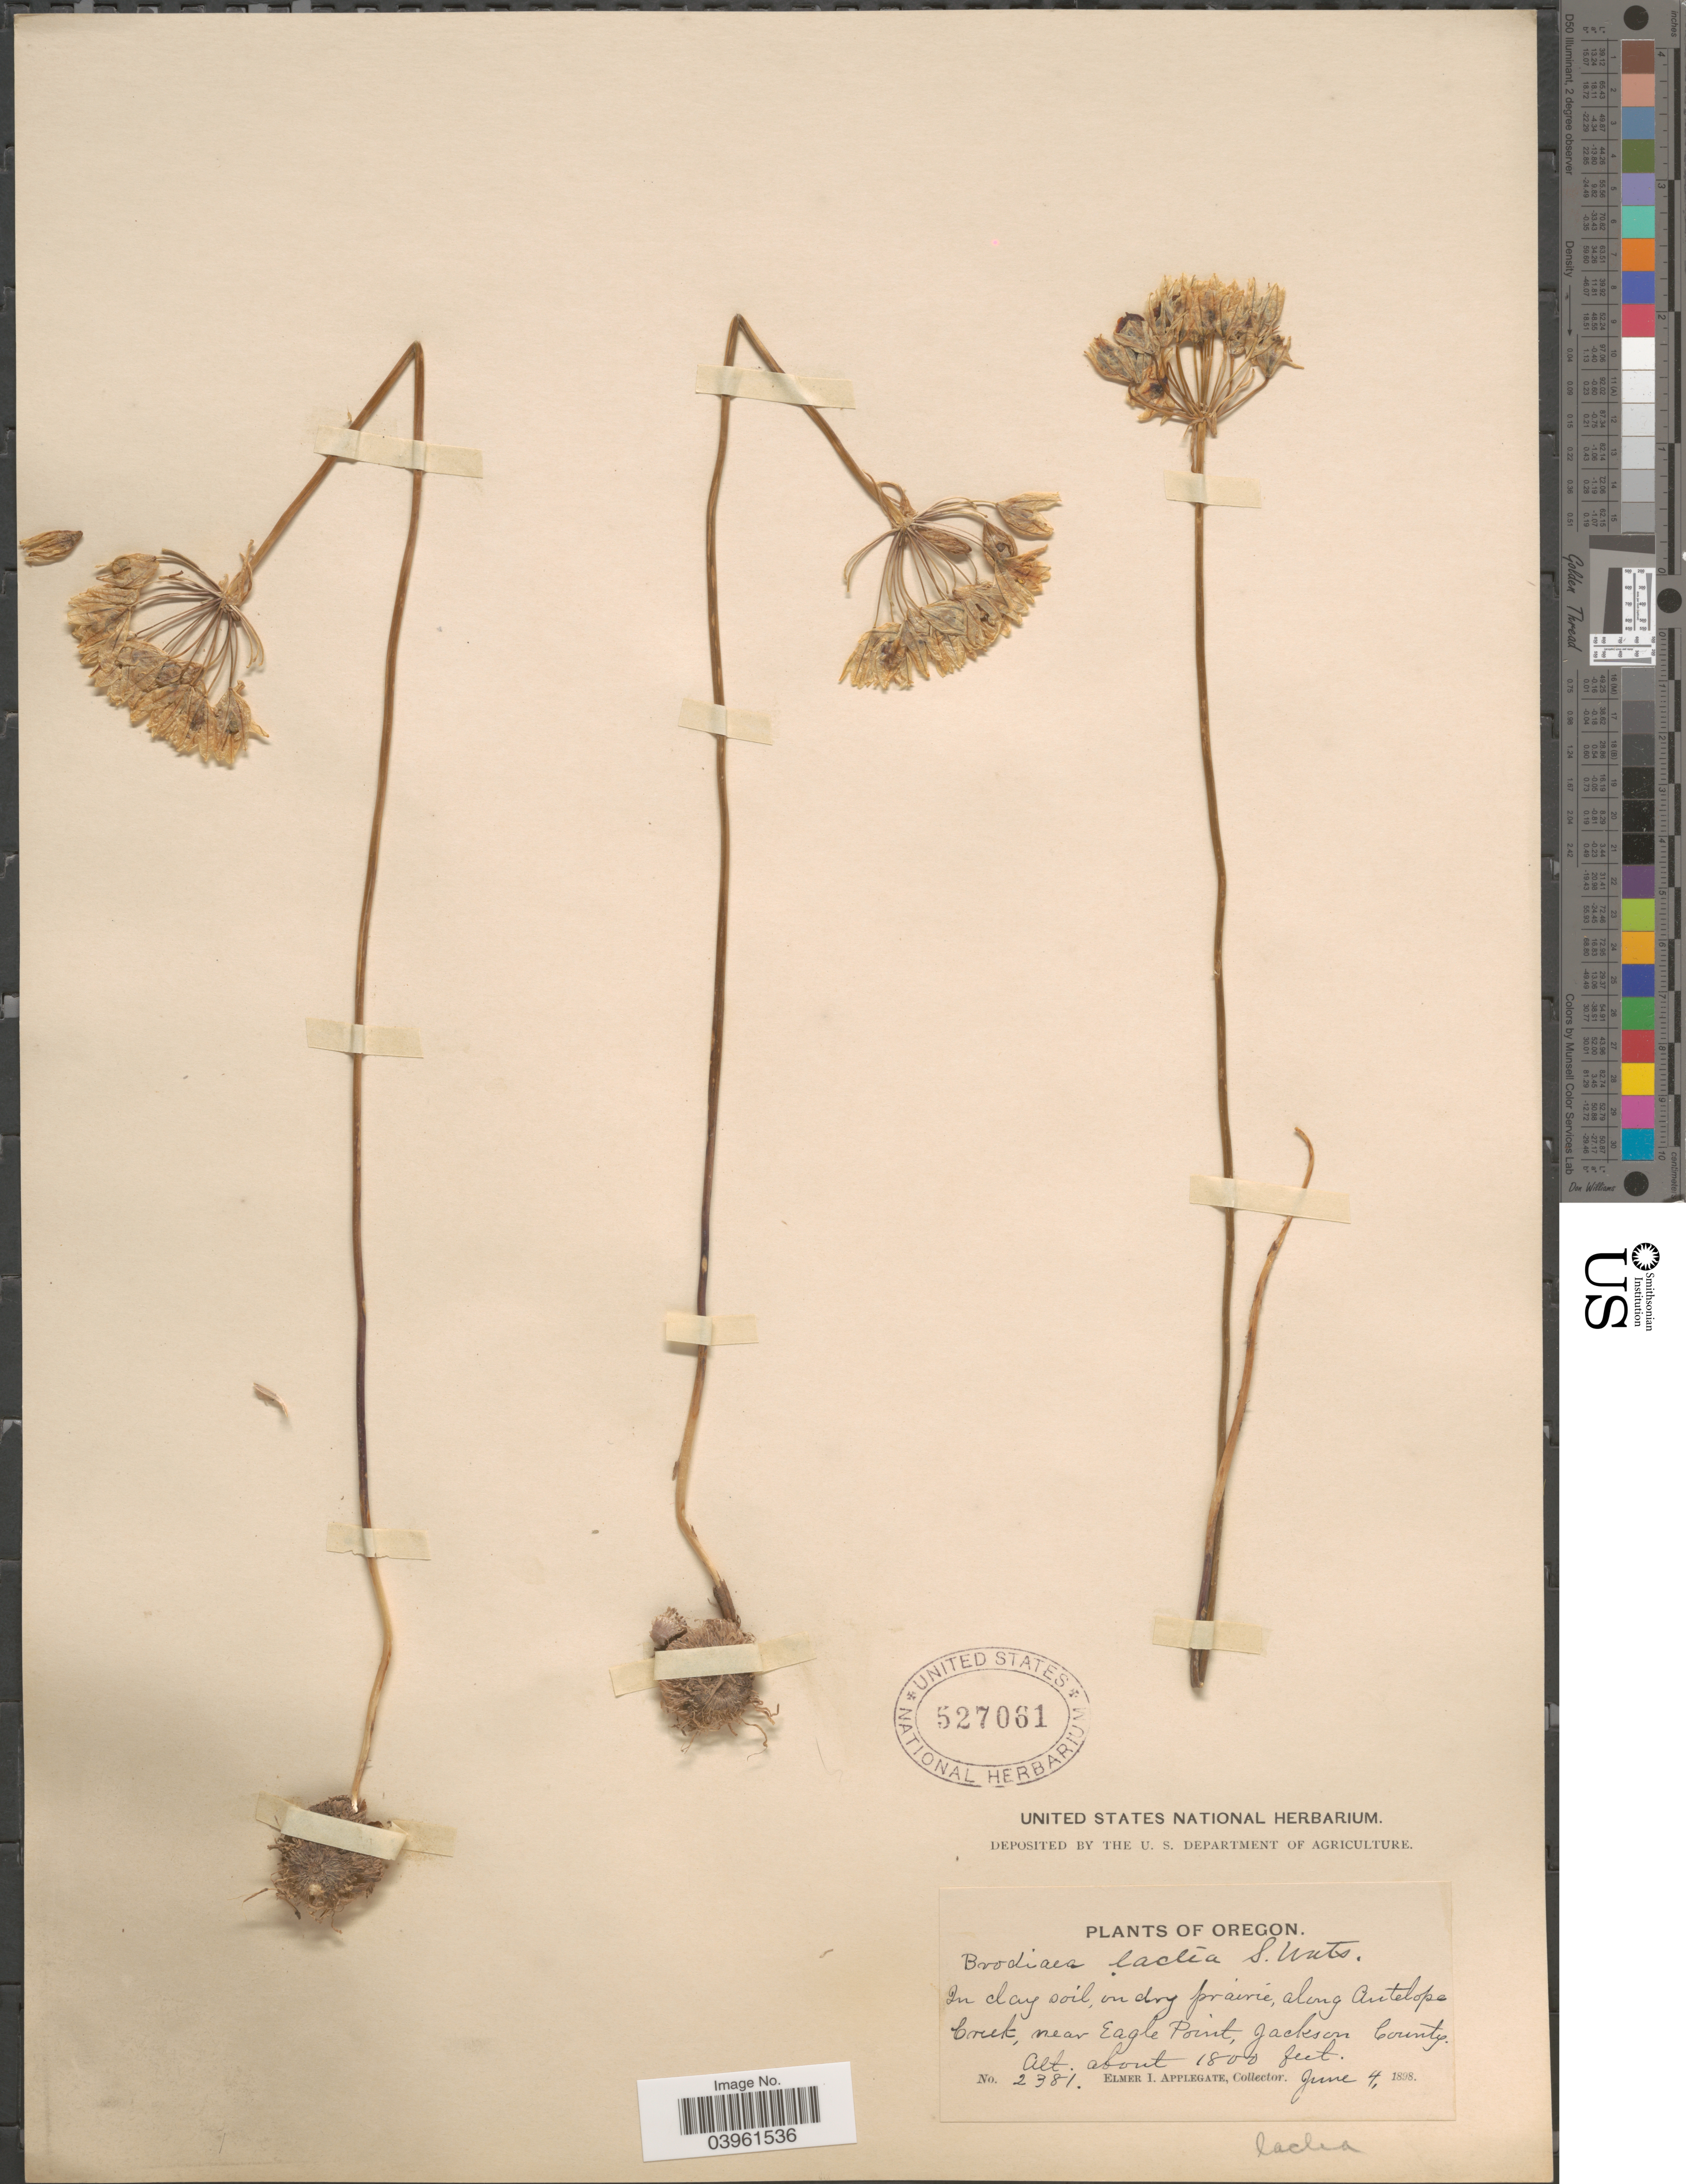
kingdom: Plantae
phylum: Tracheophyta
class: Liliopsida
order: Asparagales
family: Asparagaceae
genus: Triteleia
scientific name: Triteleia hyacinthina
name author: (Lindl.) Greene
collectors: E. I. Applegate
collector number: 2381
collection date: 1898-06-04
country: United States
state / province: Oregon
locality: In clay soil, on dry prairie, along Antelope Creek, near Eagle Point, Jackson County.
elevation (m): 549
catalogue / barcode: US 527061